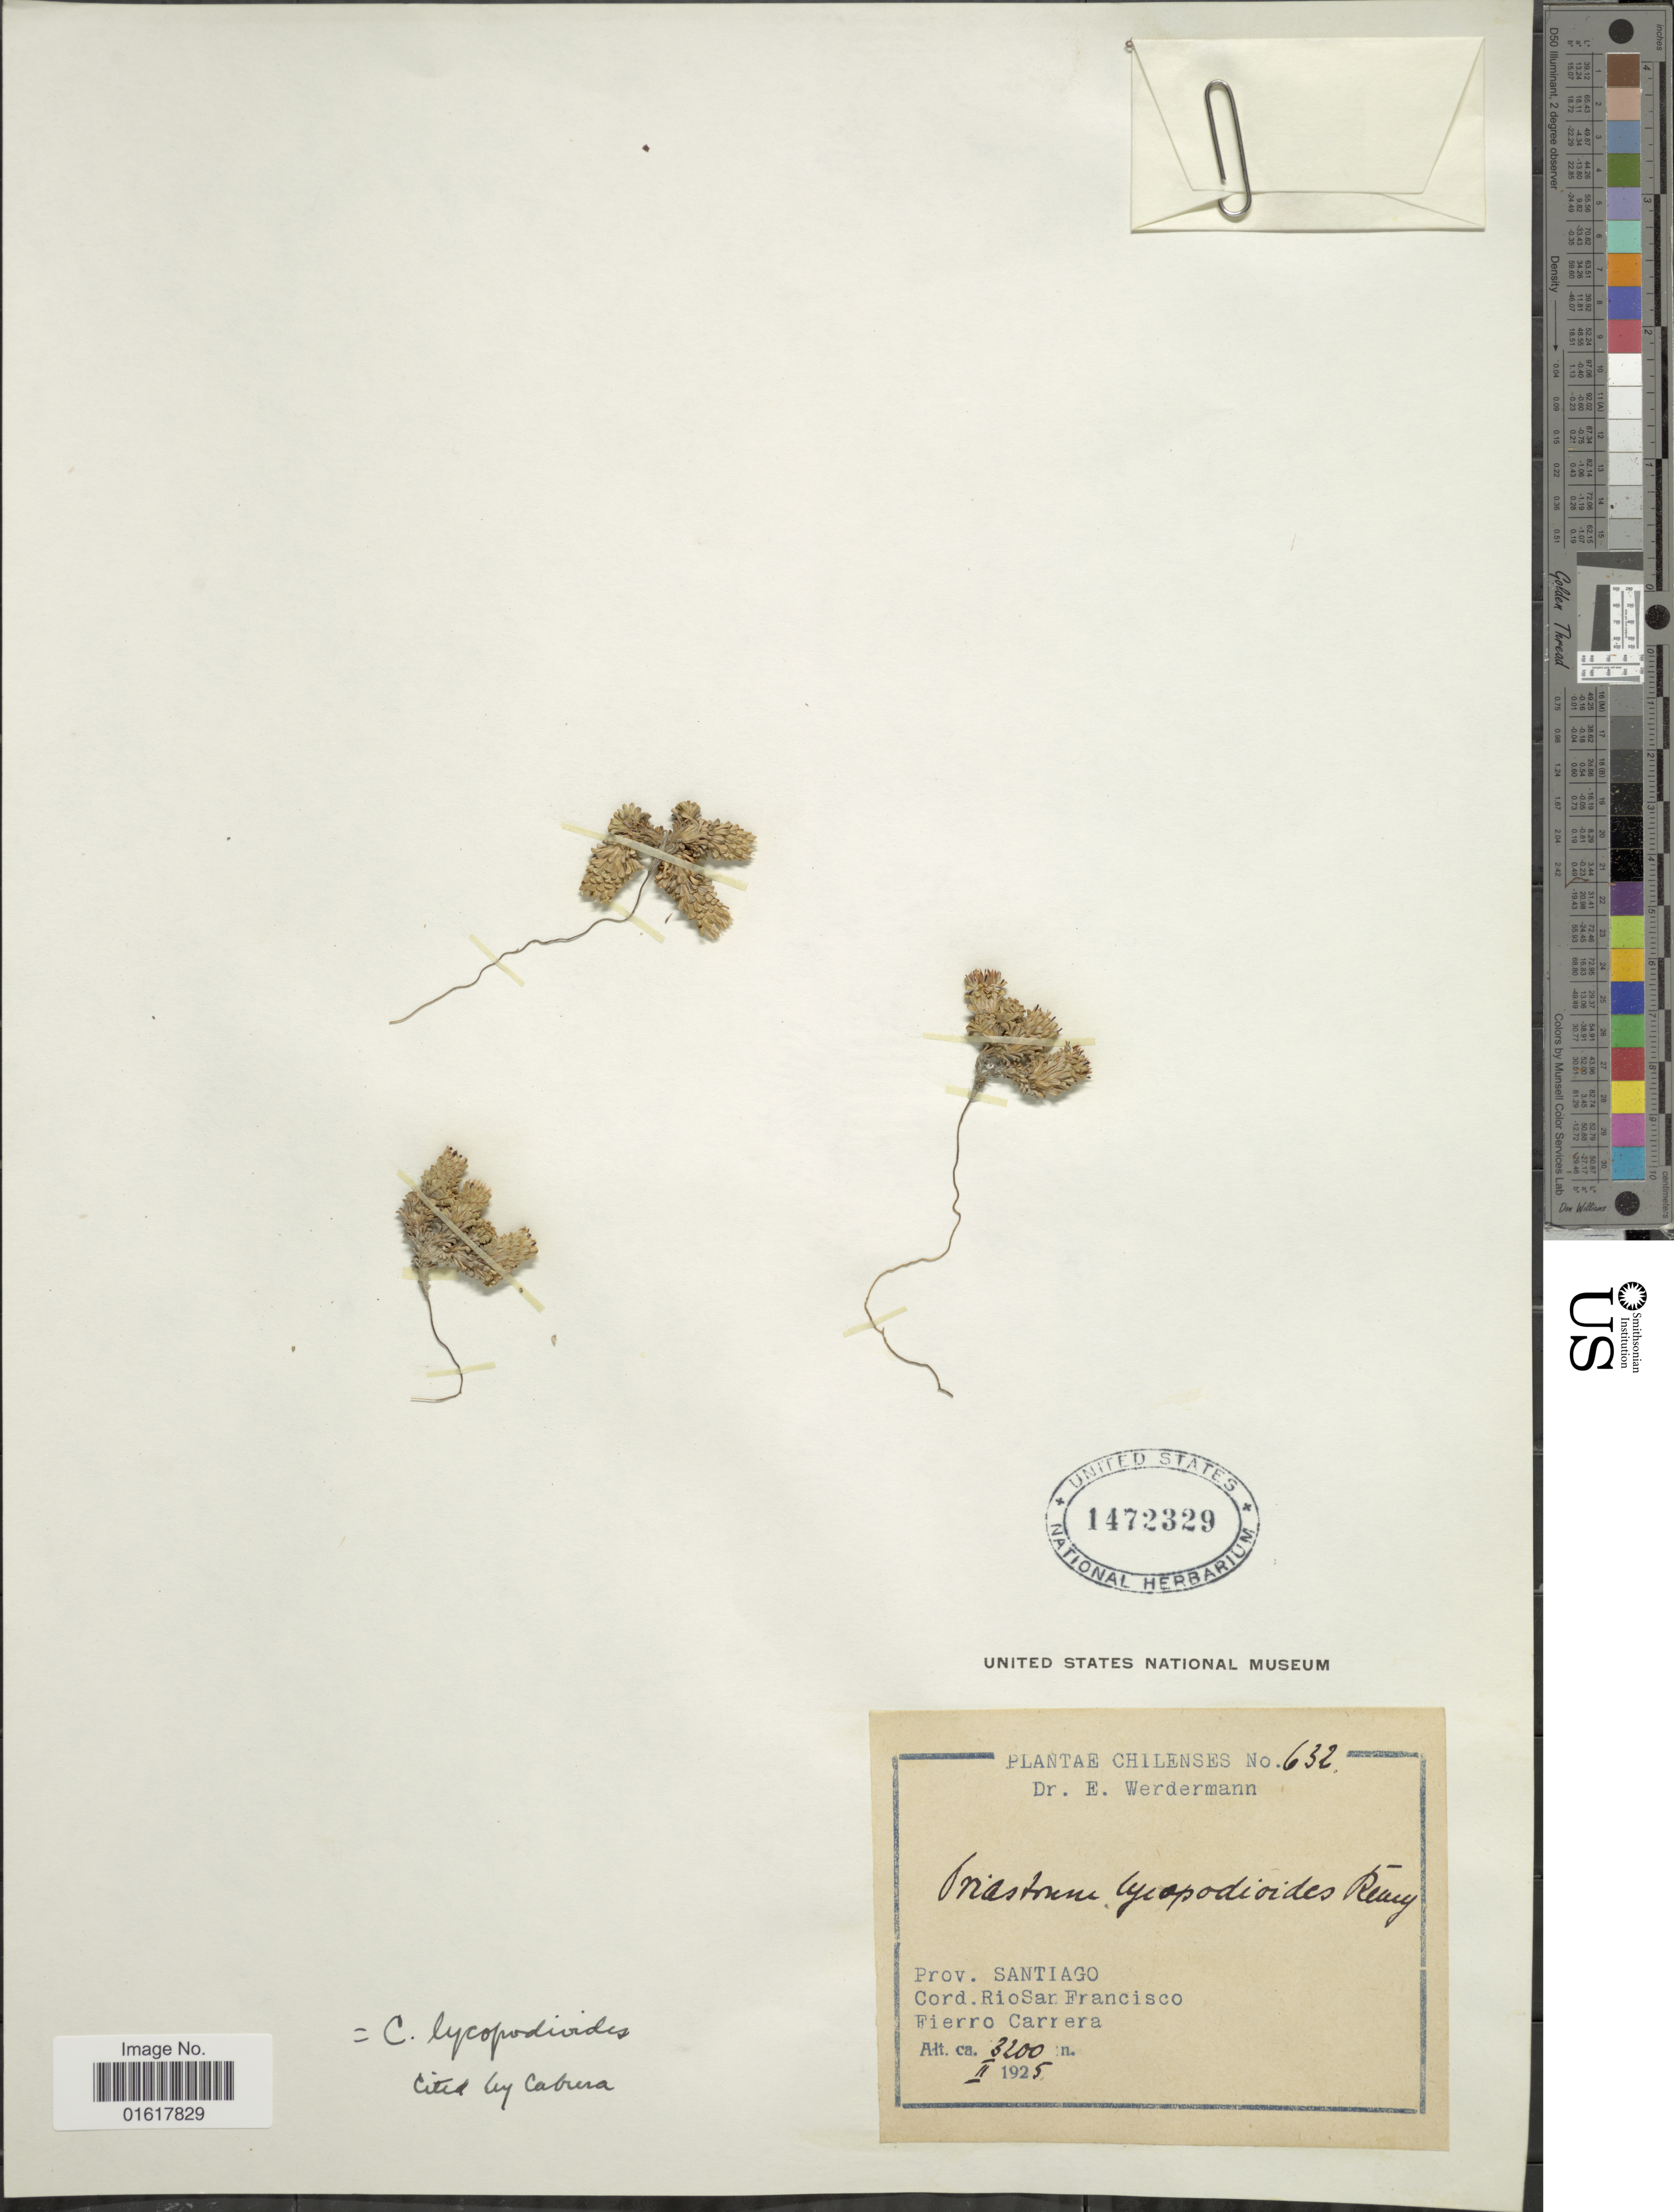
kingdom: Plantae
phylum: Tracheophyta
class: Magnoliopsida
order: Asterales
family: Asteraceae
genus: Chaetanthera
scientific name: Chaetanthera lycopodioides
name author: (J. Rémy) Cabrera ex Cabrera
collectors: E. Werdermann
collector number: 632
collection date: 1925-02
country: Chile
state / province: Región Metropolitana (RM)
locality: Prov. Santiago. Cord. Rio San Francisco. Tierro Carrera.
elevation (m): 3200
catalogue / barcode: US 1472329